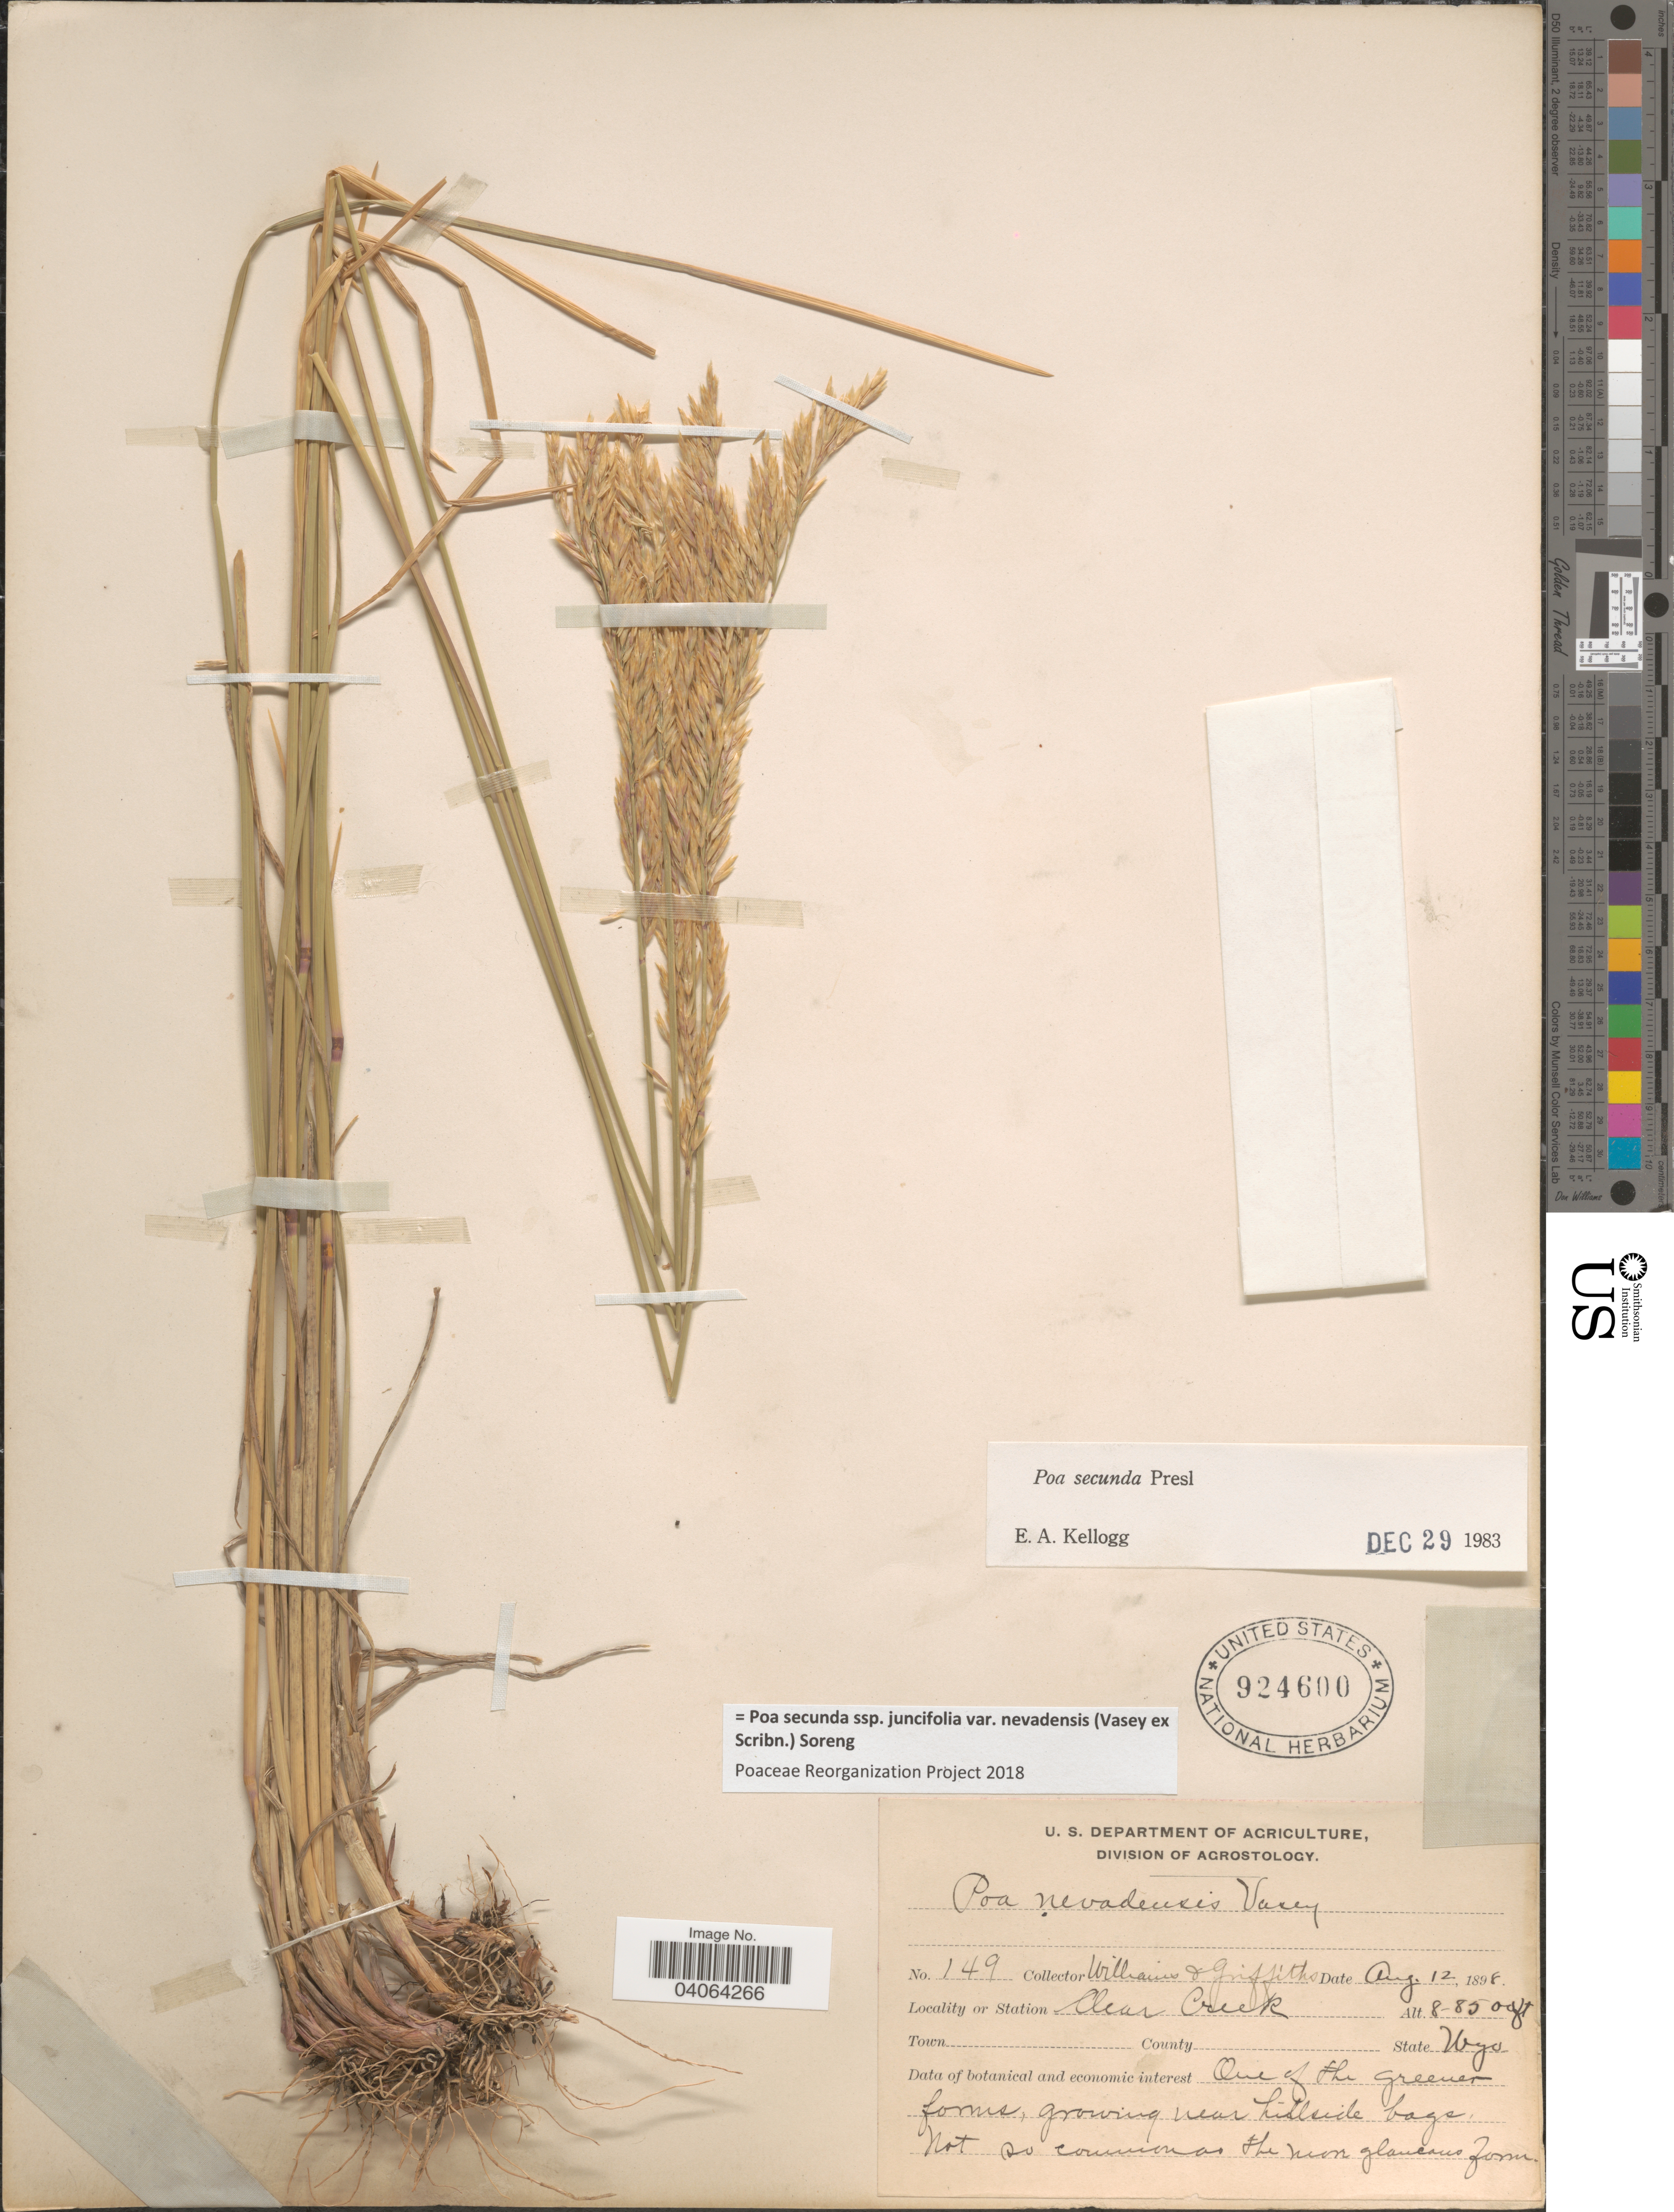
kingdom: Plantae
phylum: Tracheophyta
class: Liliopsida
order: Poales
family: Poaceae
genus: Poa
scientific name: Poa secunda subsp. juncifolia var. nevadensis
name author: (Vasey ex Scribn.) Soreng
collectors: -- Williams & -- Griffiths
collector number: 149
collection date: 1898-08-12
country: United States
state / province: Wyoming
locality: Station Clear Creek.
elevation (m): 2438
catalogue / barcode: US 924600